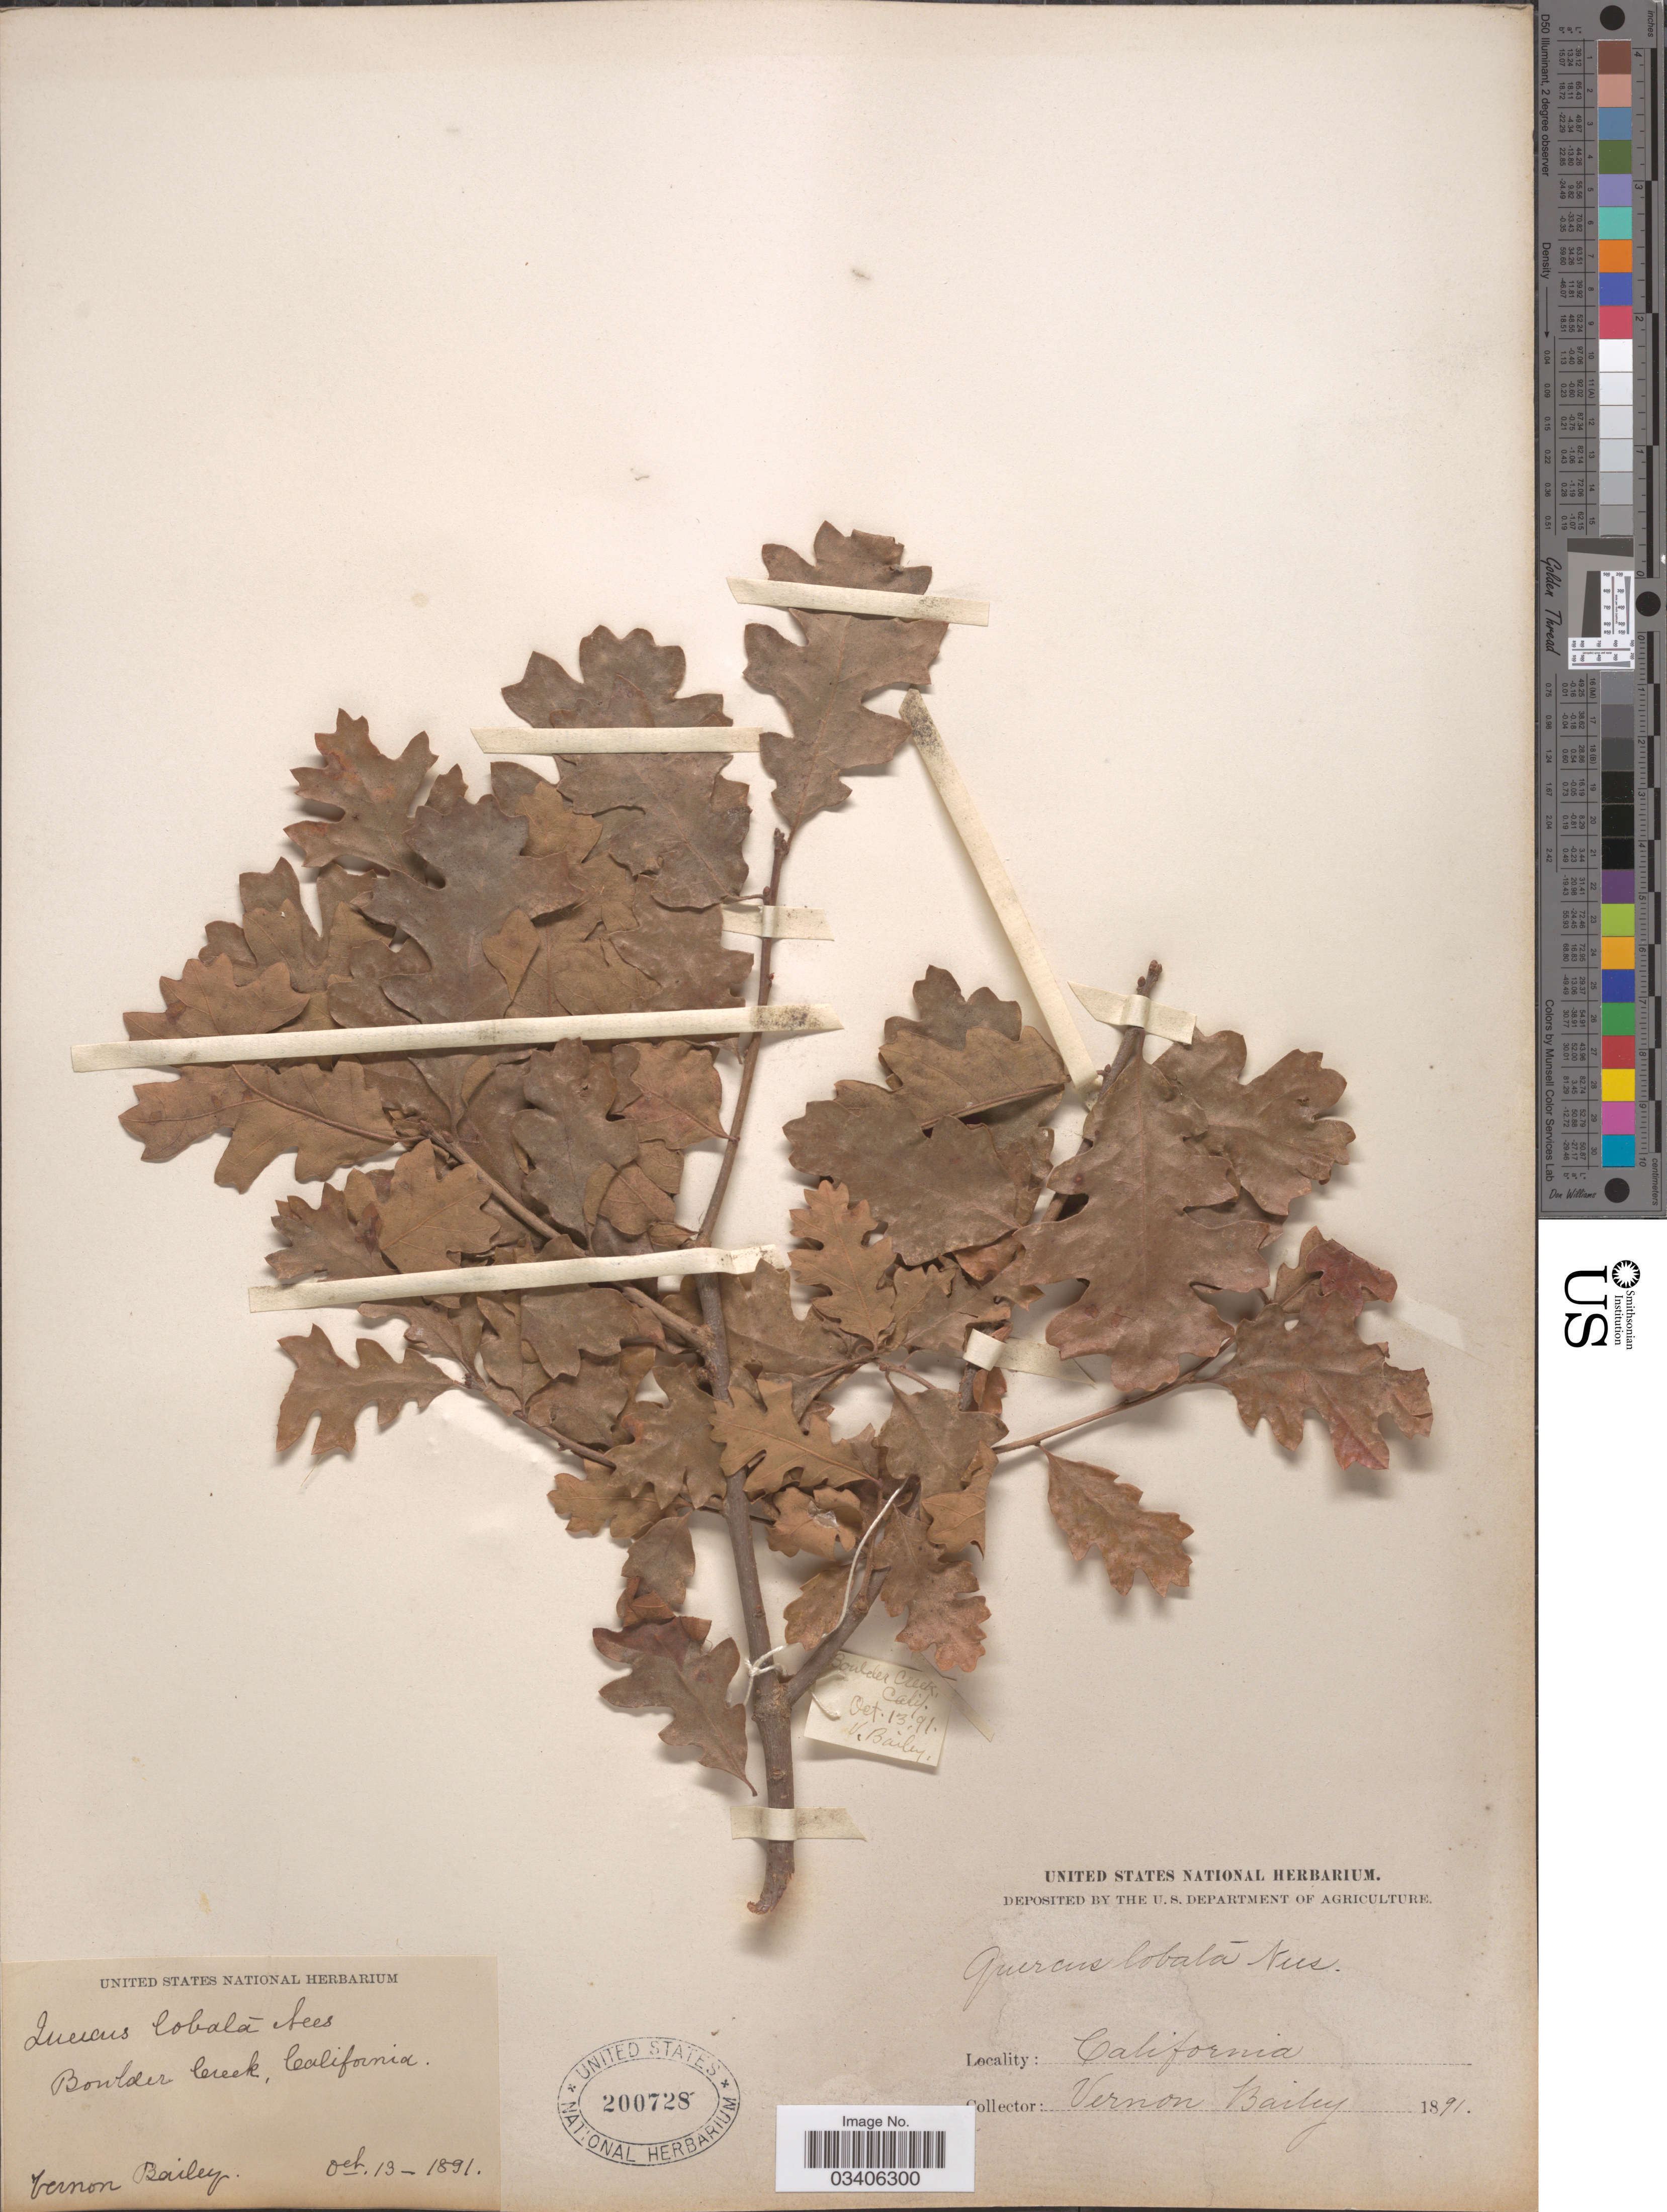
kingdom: Plantae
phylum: Tracheophyta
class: Magnoliopsida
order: Fagales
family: Fagaceae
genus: Quercus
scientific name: Quercus lobata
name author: Née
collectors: V. O. Bailey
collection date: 1891-10-13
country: United States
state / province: California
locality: Boulder Creek.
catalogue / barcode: US 200728